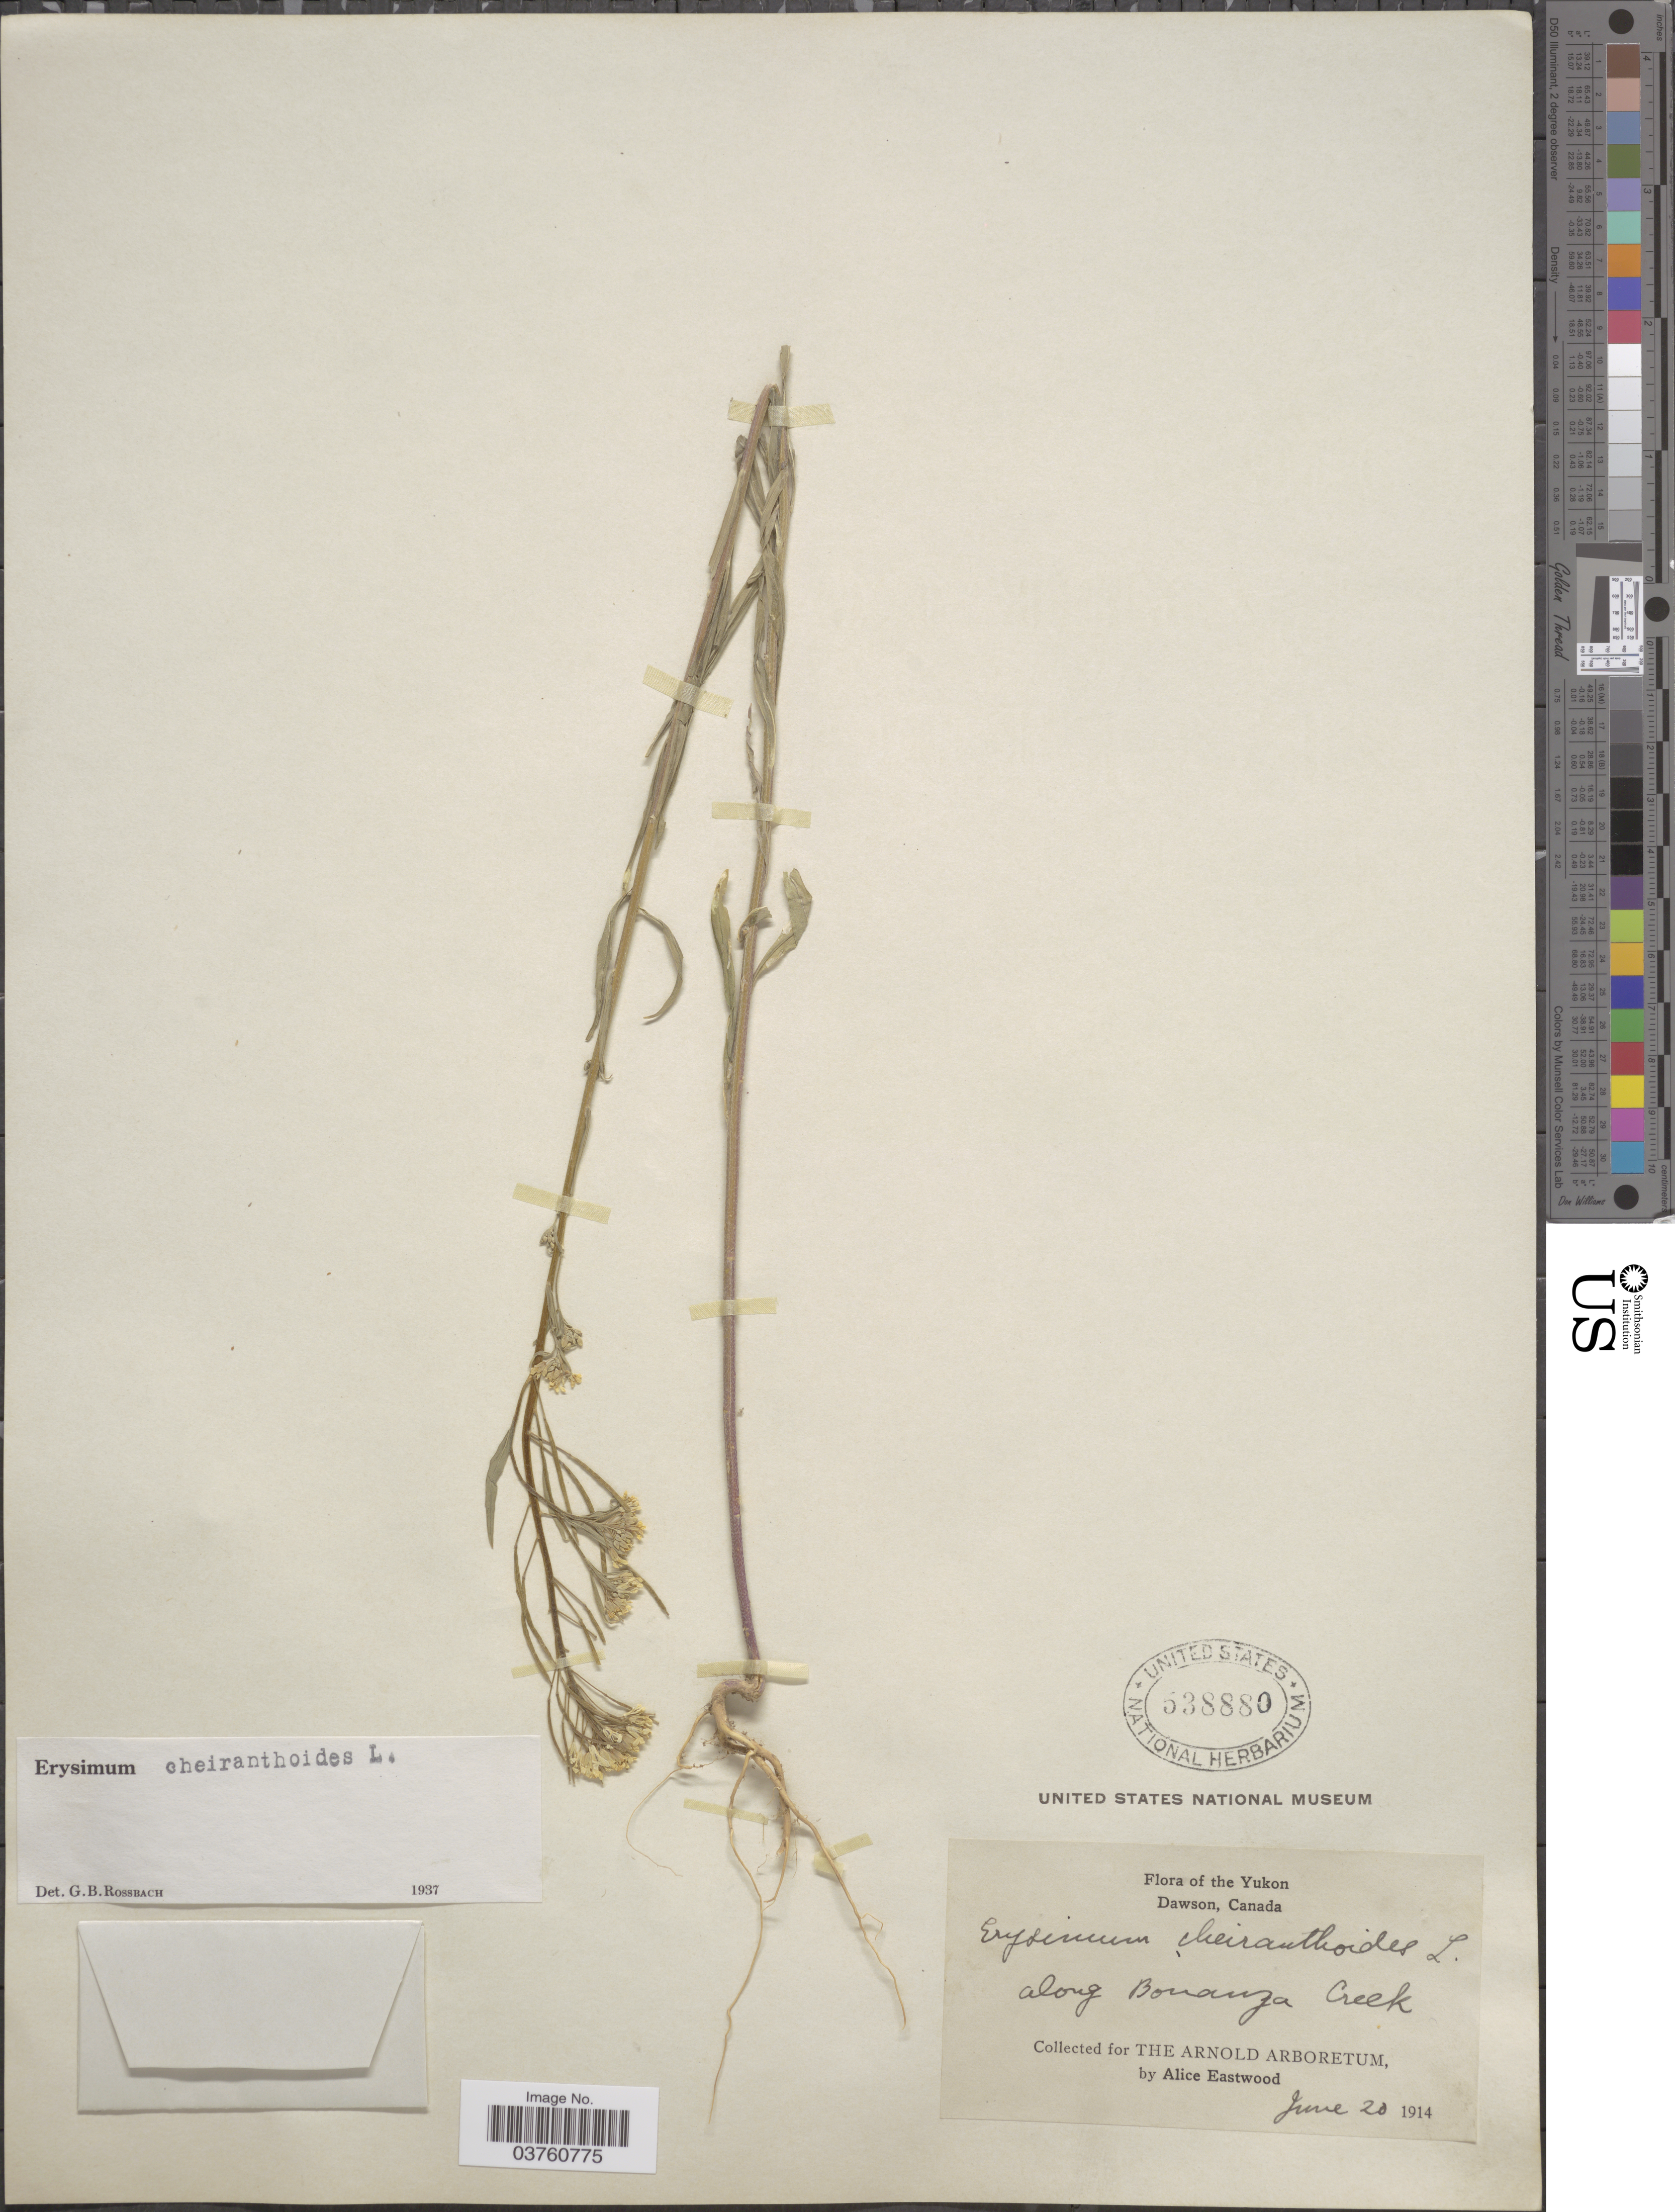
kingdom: Plantae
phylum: Tracheophyta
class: Magnoliopsida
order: Brassicales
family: Brassicaceae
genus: Erysimum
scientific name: Erysimum cheiranthoides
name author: L.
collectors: A. Eastwood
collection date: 1914-06-20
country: Canada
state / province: Yukon Territory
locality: Dawson. Along Bonanza Creek.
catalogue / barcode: US 538880